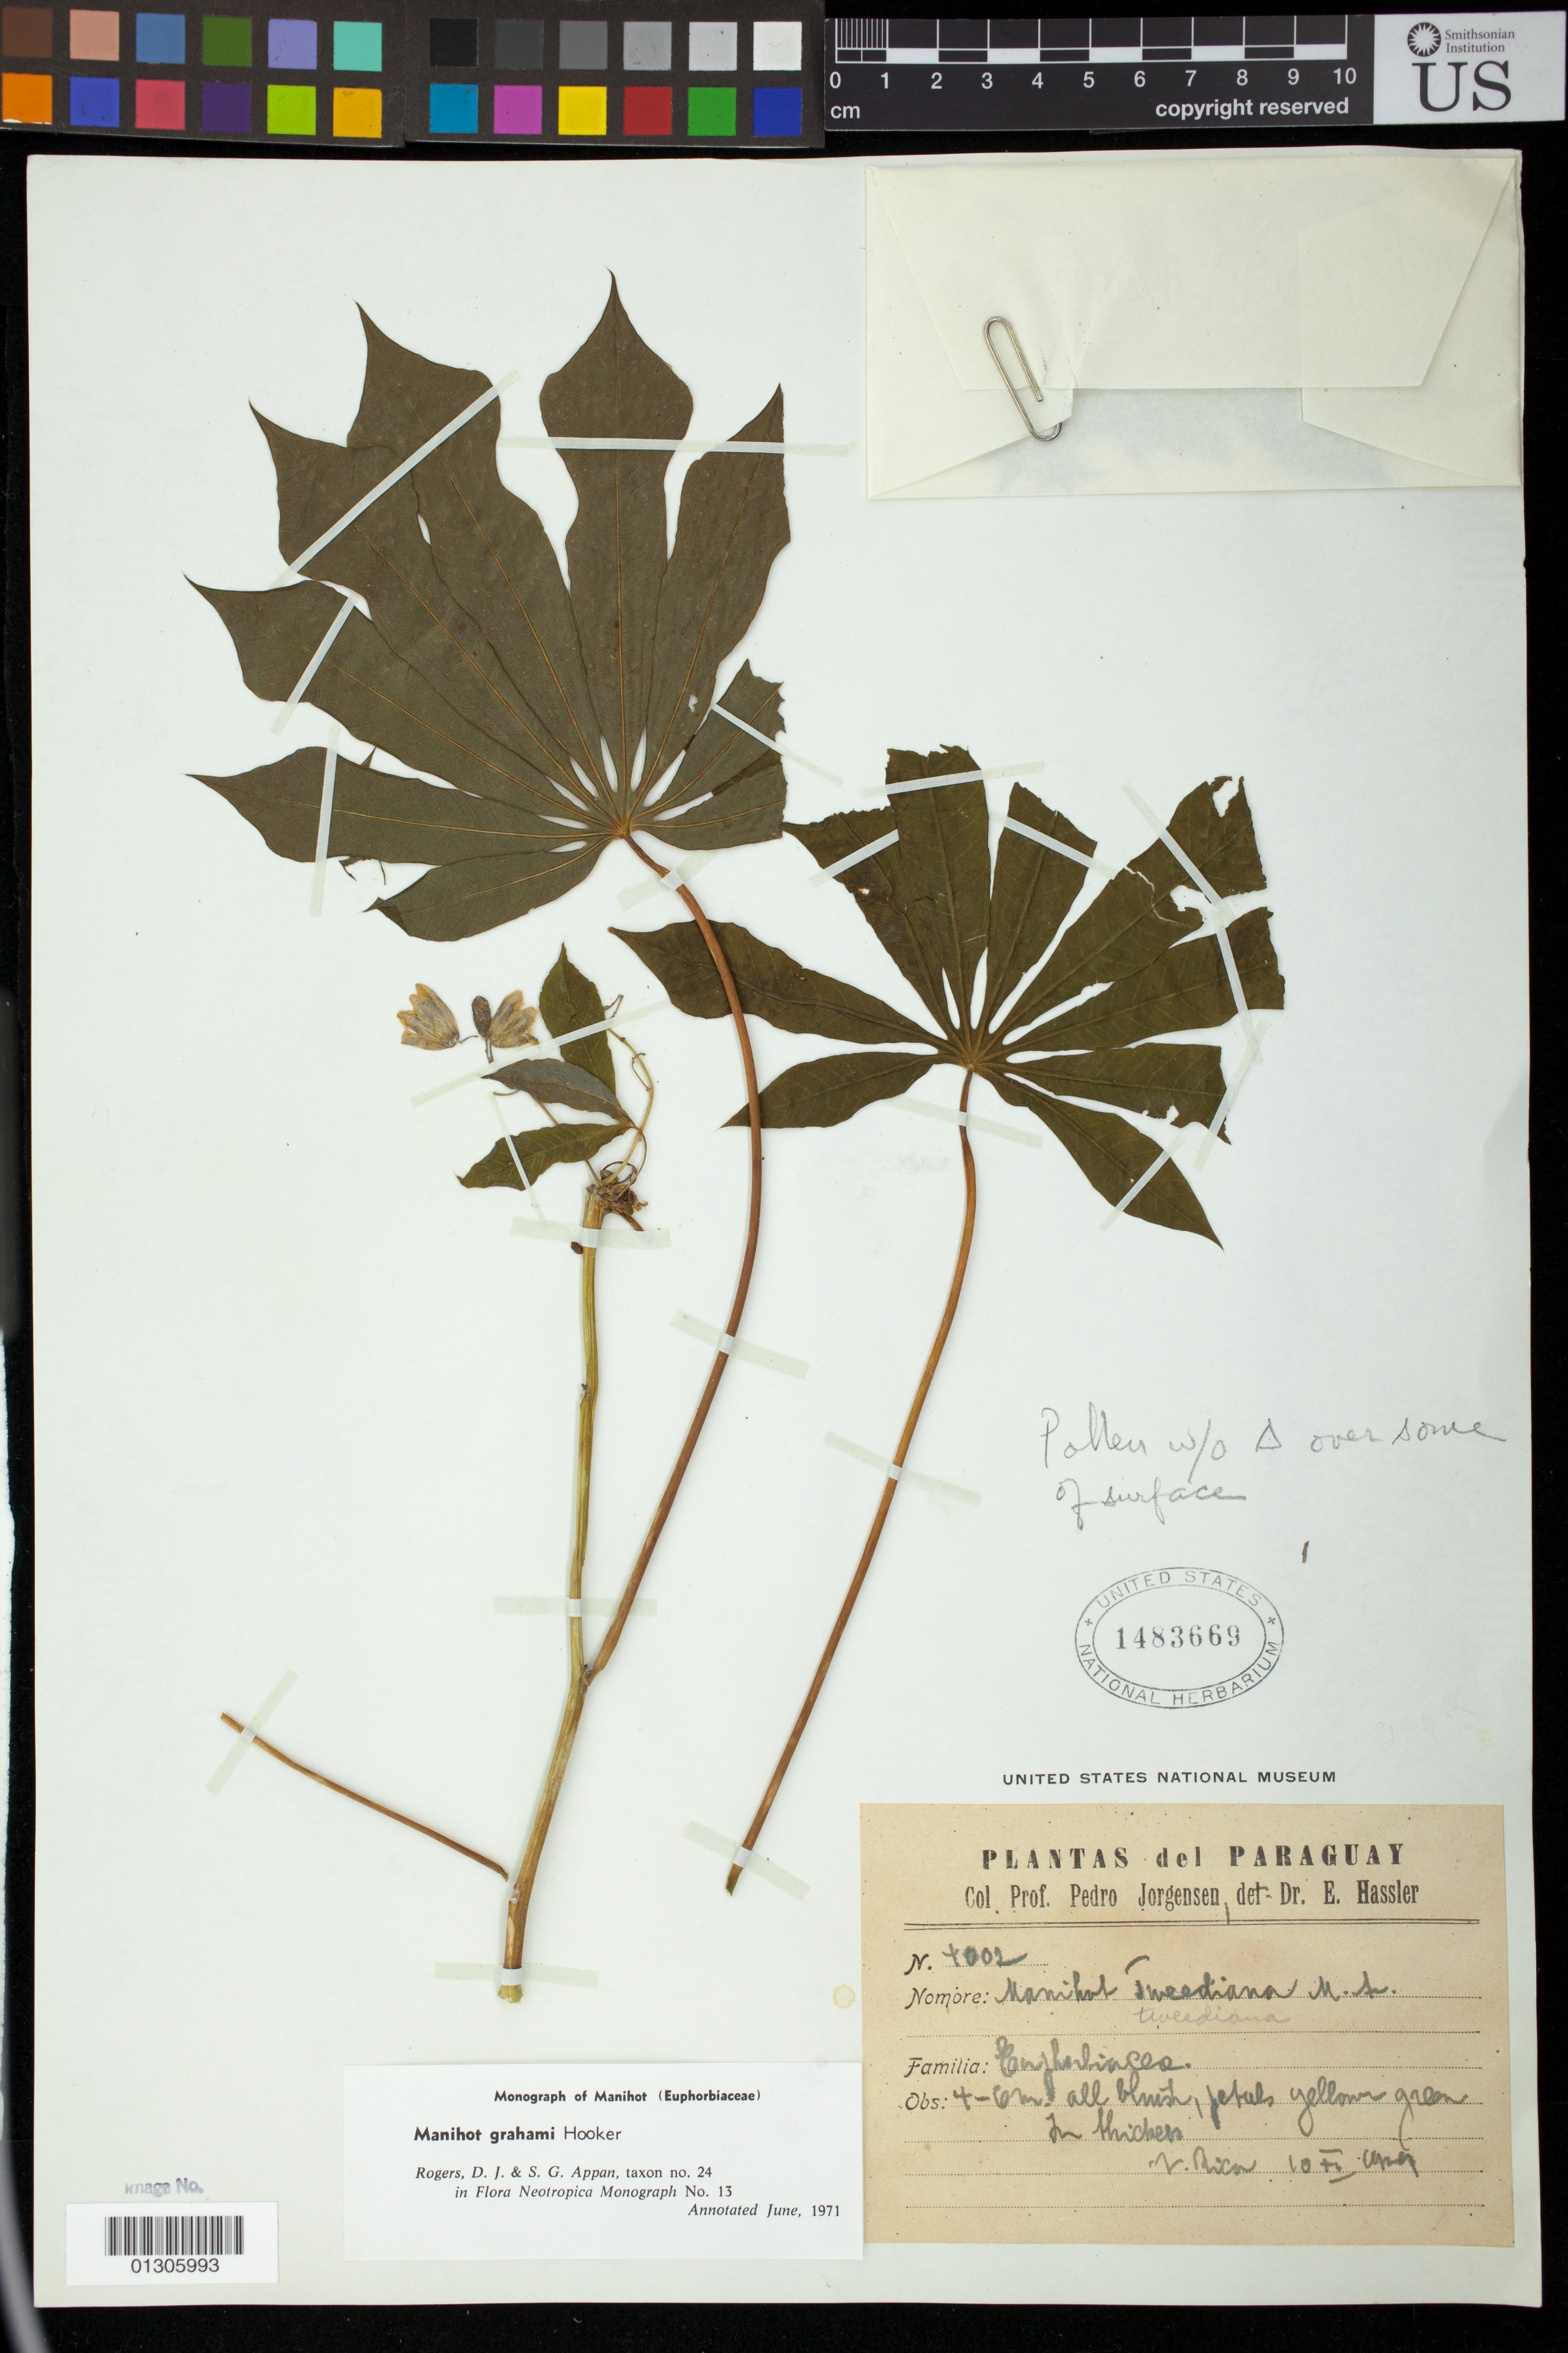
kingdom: Plantae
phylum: Tracheophyta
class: Magnoliopsida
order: Malpighiales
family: Euphorbiaceae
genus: Manihot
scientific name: Manihot guaranitica subsp. guaranitica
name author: Chodat & Hassl.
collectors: P. Jorgensen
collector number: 4002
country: Paraguay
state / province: Guairá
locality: V. Rica (Villa Rica)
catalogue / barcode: US 1483669